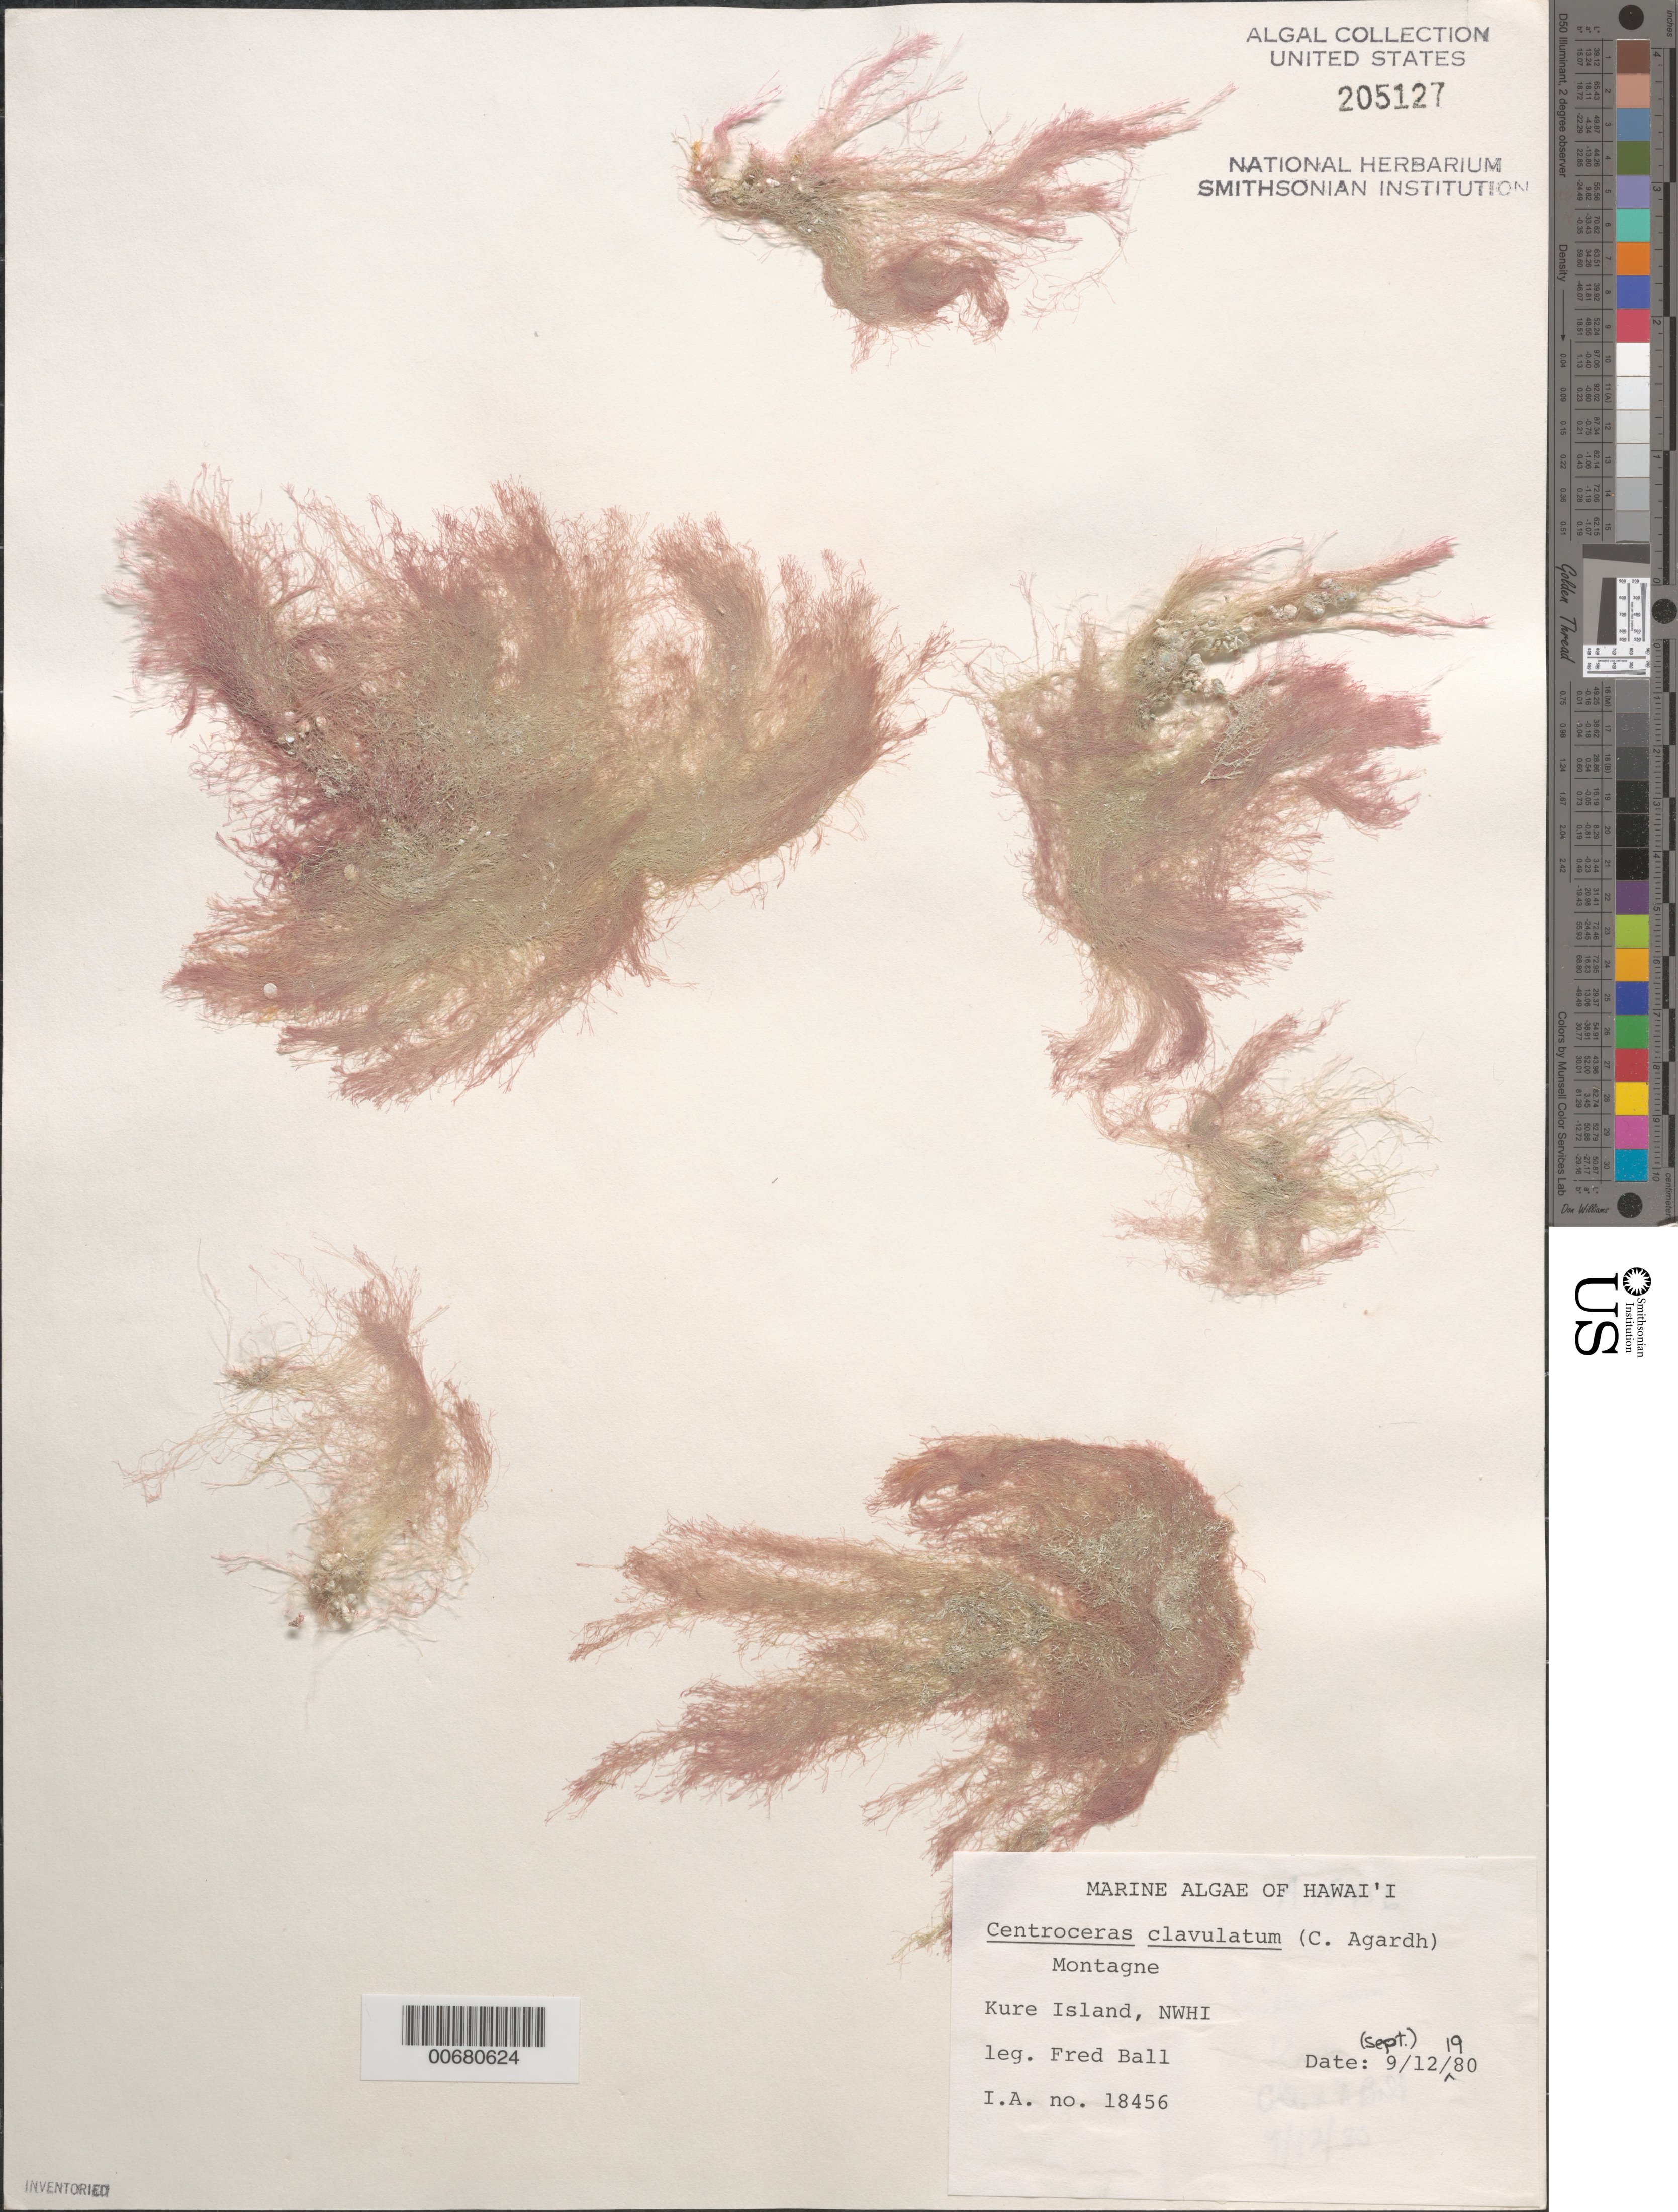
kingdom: Plantae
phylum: Rhodophyta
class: Florideophyceae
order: Ceramiales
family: Ceramiaceae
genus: Centroceras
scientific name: Centroceras clavulatum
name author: (C. Agardh) Mont.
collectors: F. Ball et al.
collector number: IAA 18456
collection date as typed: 12 Sep 1980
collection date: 1980-09-12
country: United States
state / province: Hawaii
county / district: Honolulu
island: Kure Atoll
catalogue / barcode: US 205127